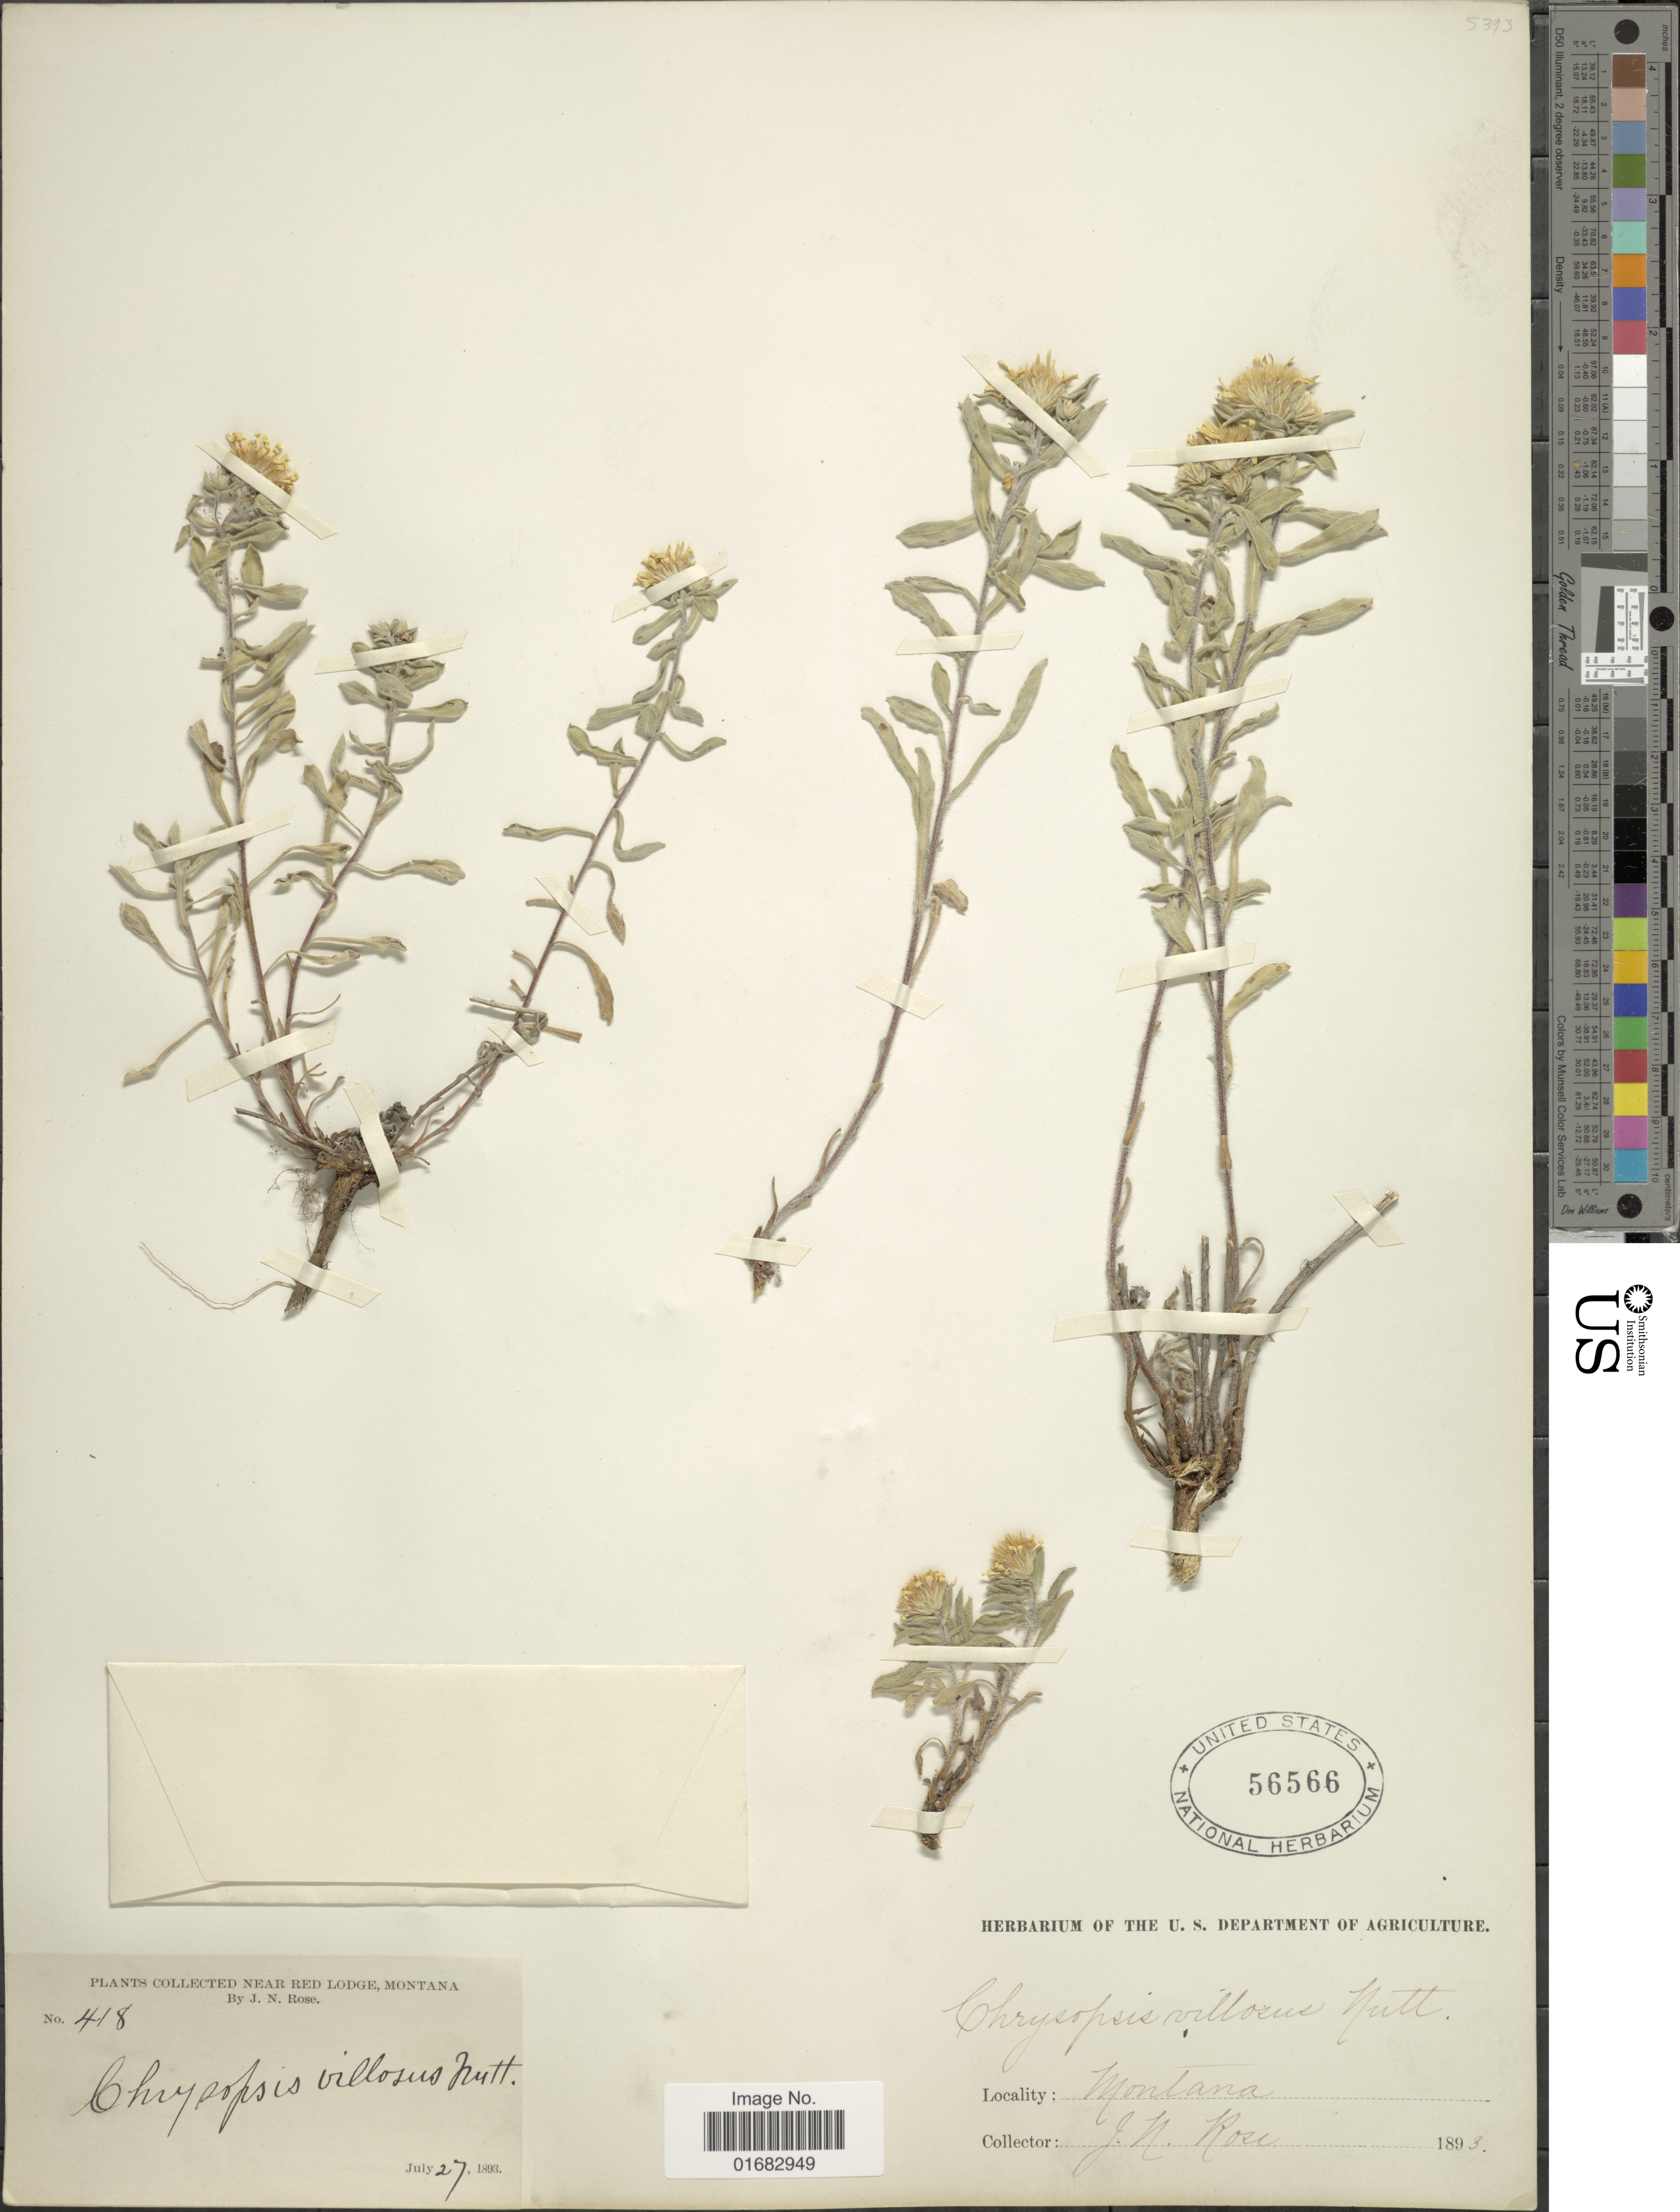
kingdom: Plantae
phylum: Tracheophyta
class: Magnoliopsida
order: Asterales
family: Asteraceae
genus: Heterotheca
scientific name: Heterotheca villosa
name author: (Pursh) Shinners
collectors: J. N. Rose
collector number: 418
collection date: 1893-07-27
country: United States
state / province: Montana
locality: Near Red Lodge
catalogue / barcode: US 56566